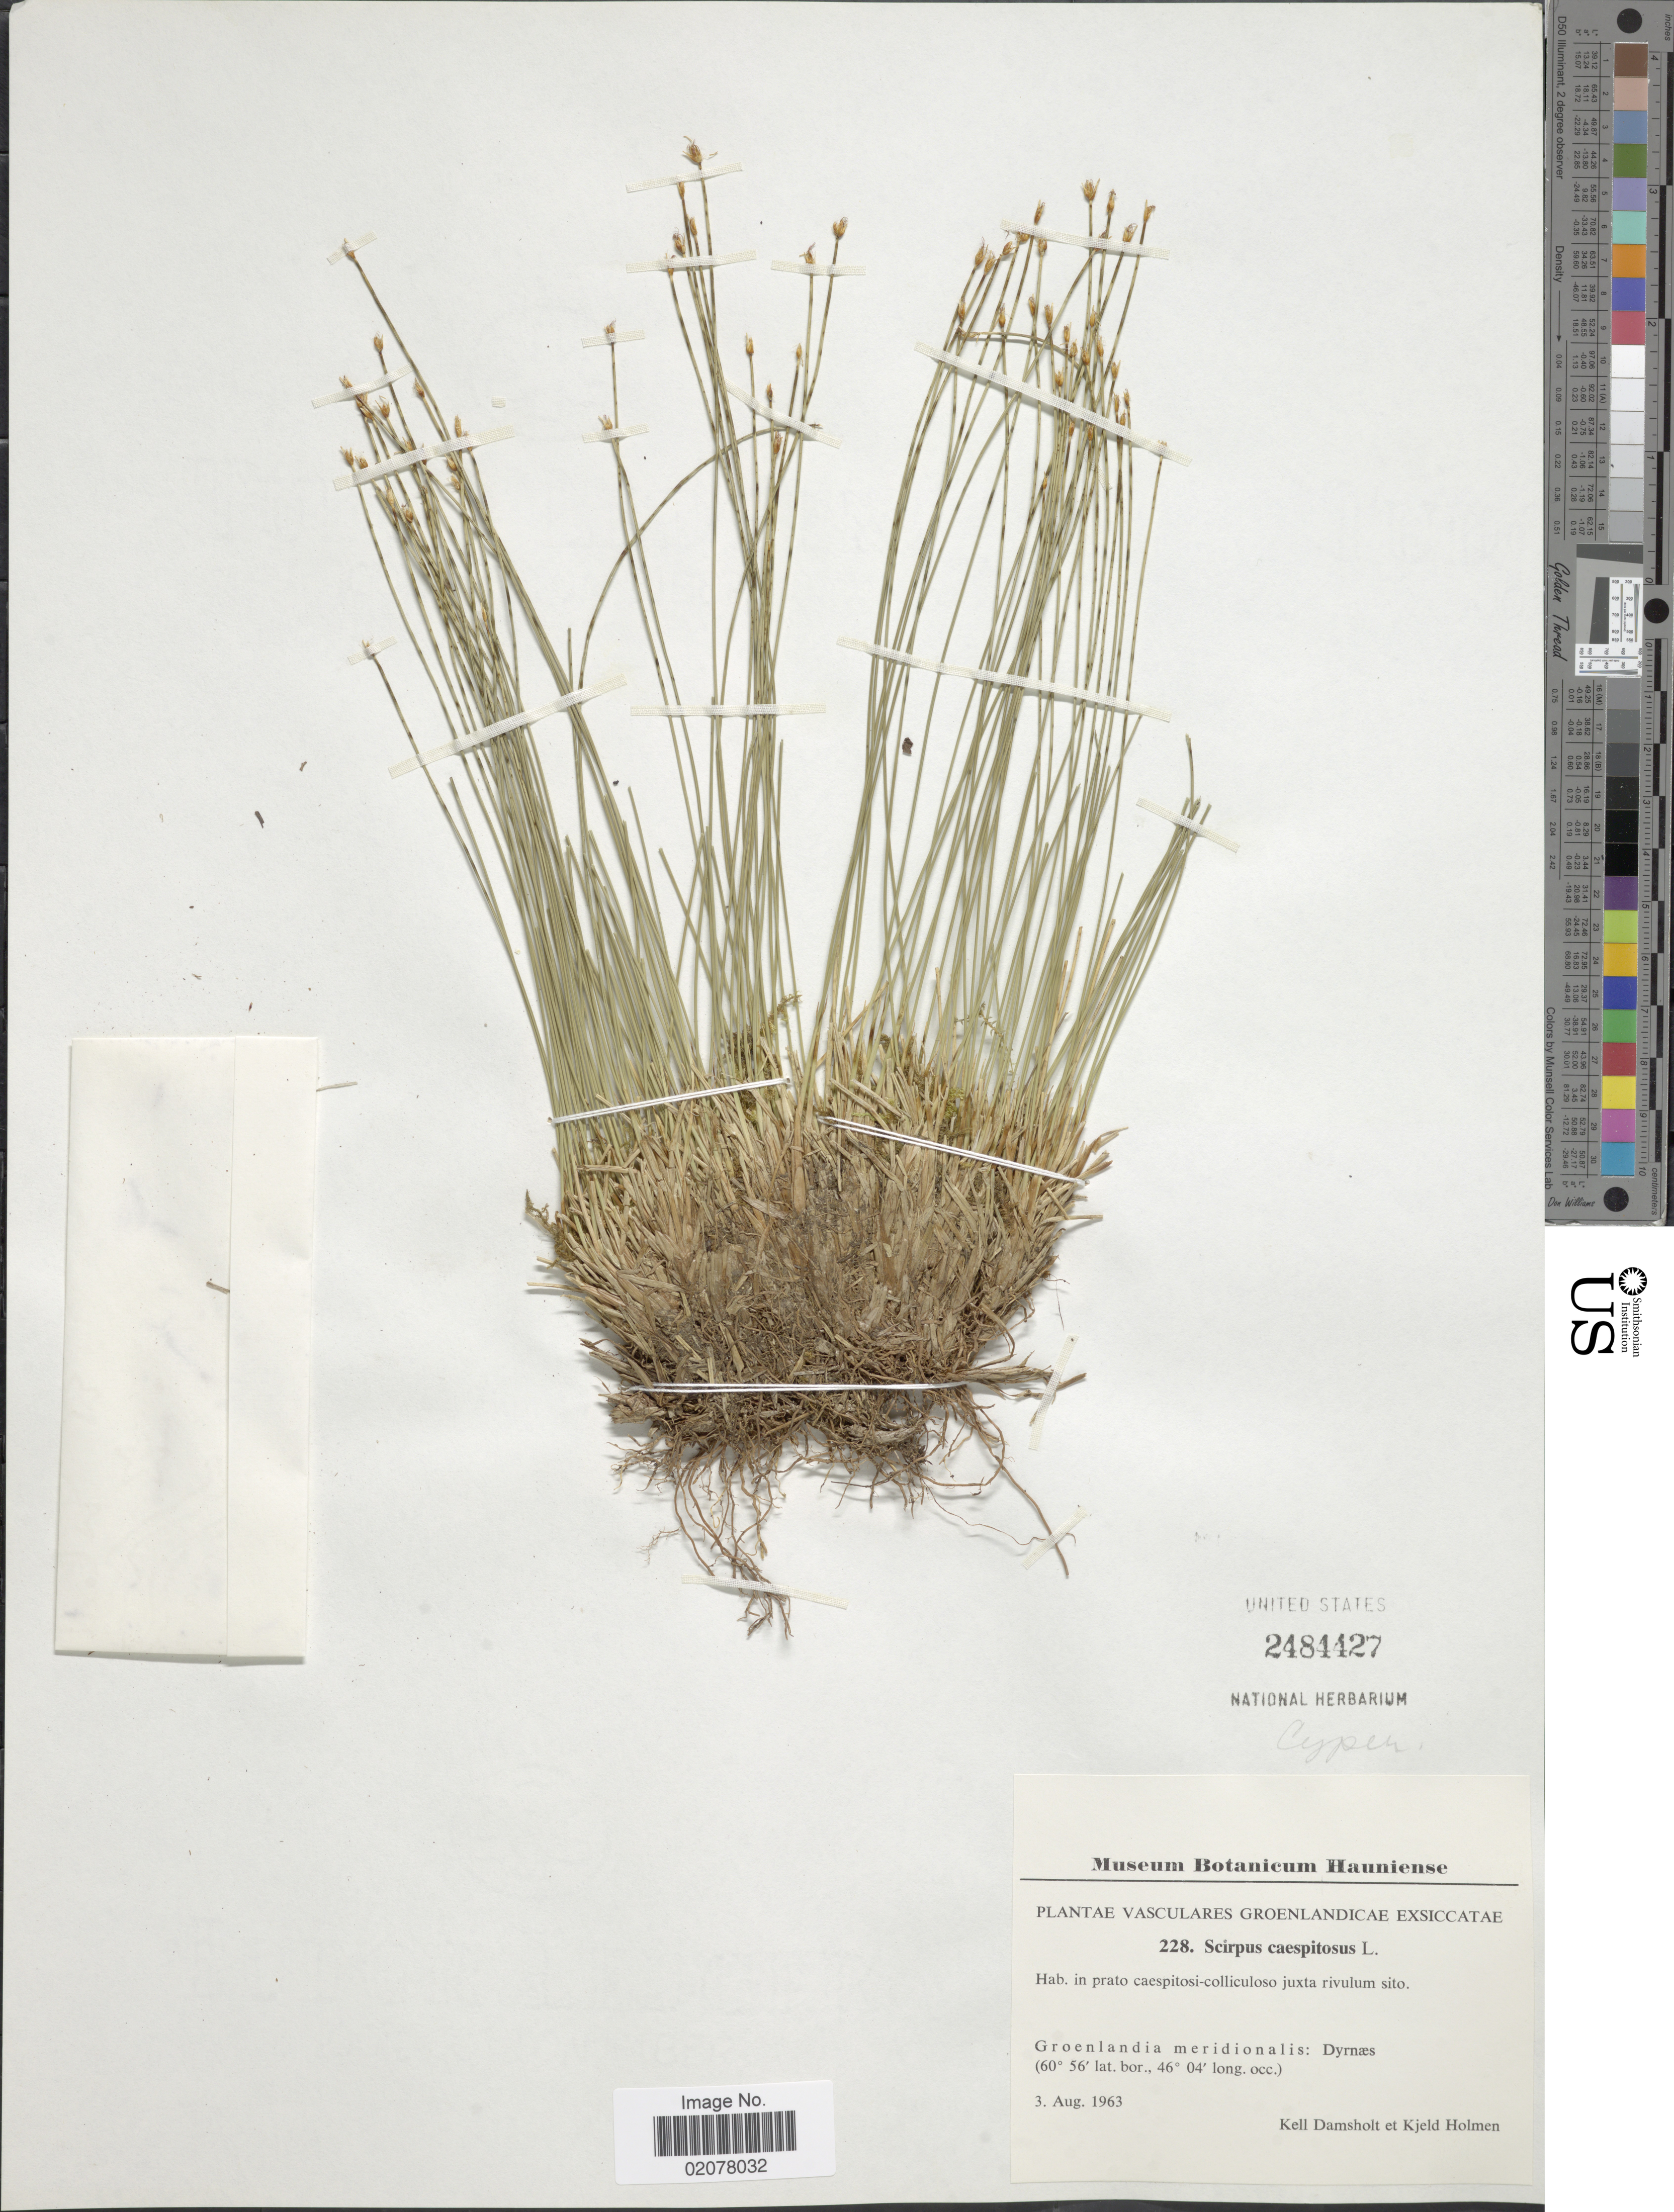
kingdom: Plantae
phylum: Tracheophyta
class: Liliopsida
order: Poales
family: Cyperaceae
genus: Trichophorum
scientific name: Trichophorum cespitosum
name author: (L.) Hartm.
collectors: K. Damsholt & K. A. Holmen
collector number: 228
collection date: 1963-08-03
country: Greenland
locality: Groenlandia meridionalis: Dyrnæs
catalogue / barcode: US 2484427